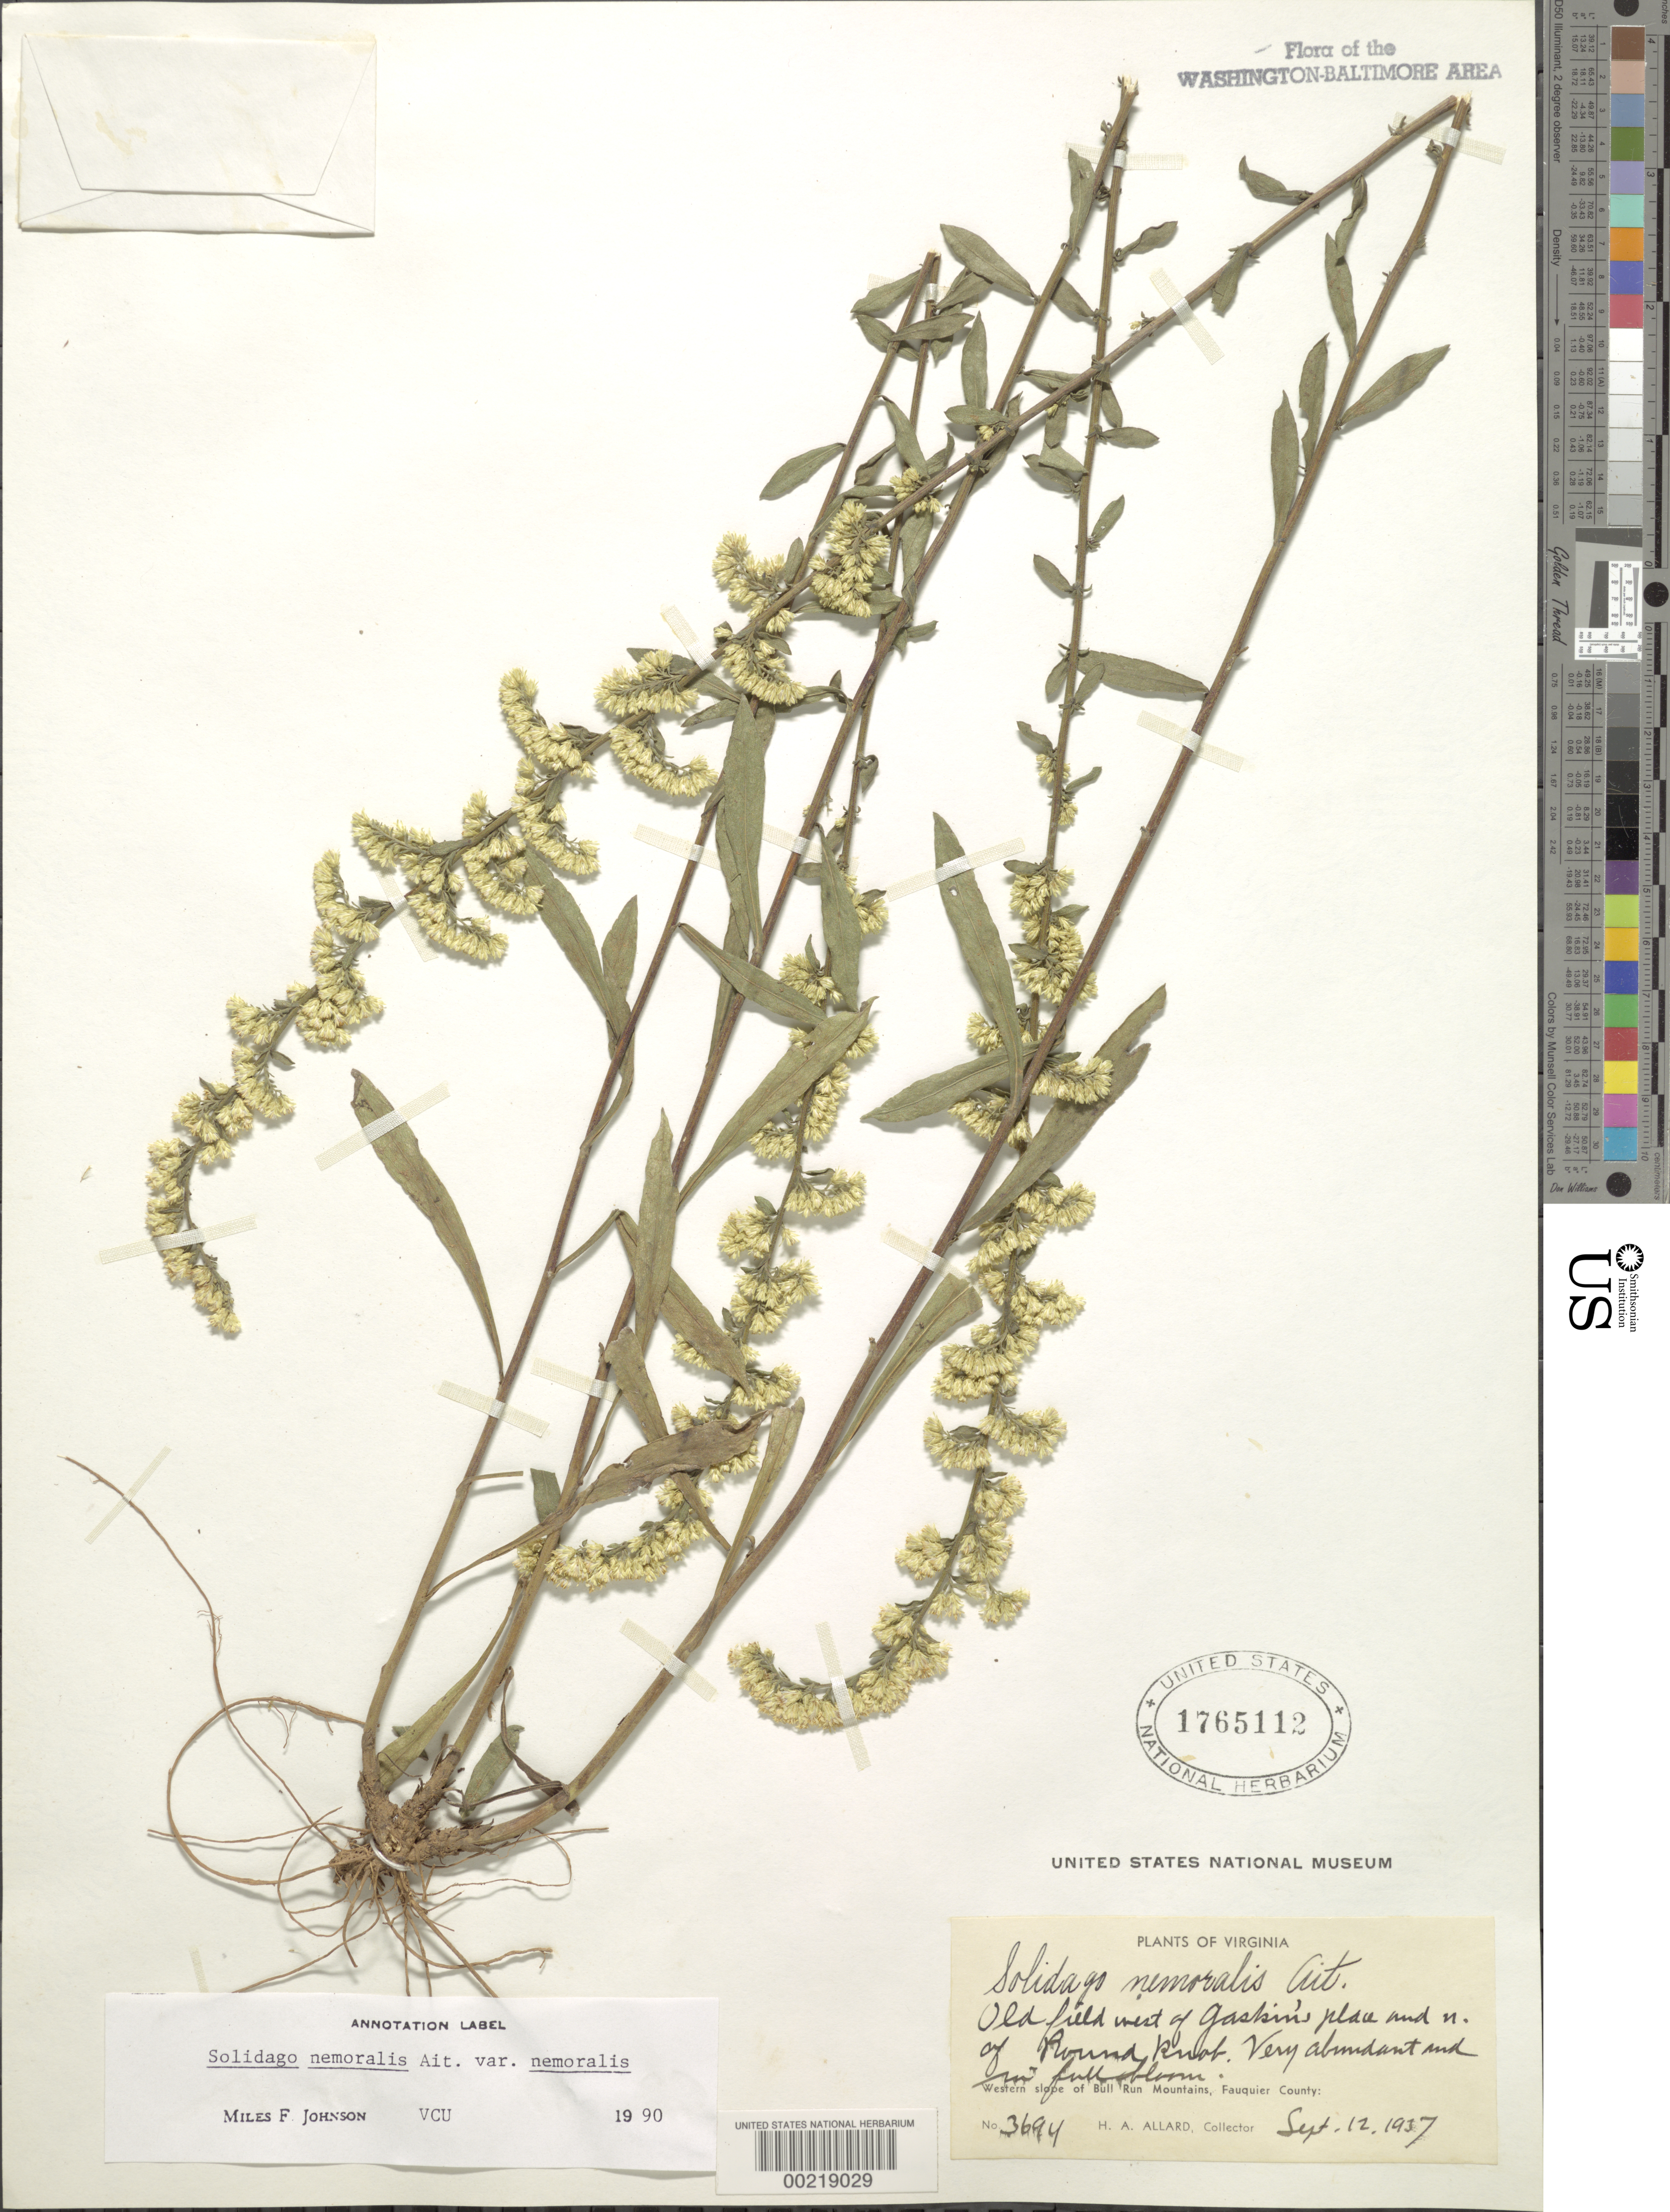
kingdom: Plantae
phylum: Tracheophyta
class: Magnoliopsida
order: Asterales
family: Asteraceae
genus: Solidago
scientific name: Solidago nemoralis var. nemoralis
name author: Aiton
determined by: Johnson, M. F.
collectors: H. A. Allard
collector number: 3694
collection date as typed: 12 Sep 1937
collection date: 1937-09-12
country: United States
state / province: Virginia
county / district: Fauquier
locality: North of Round Knob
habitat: Old field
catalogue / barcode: US 1765112